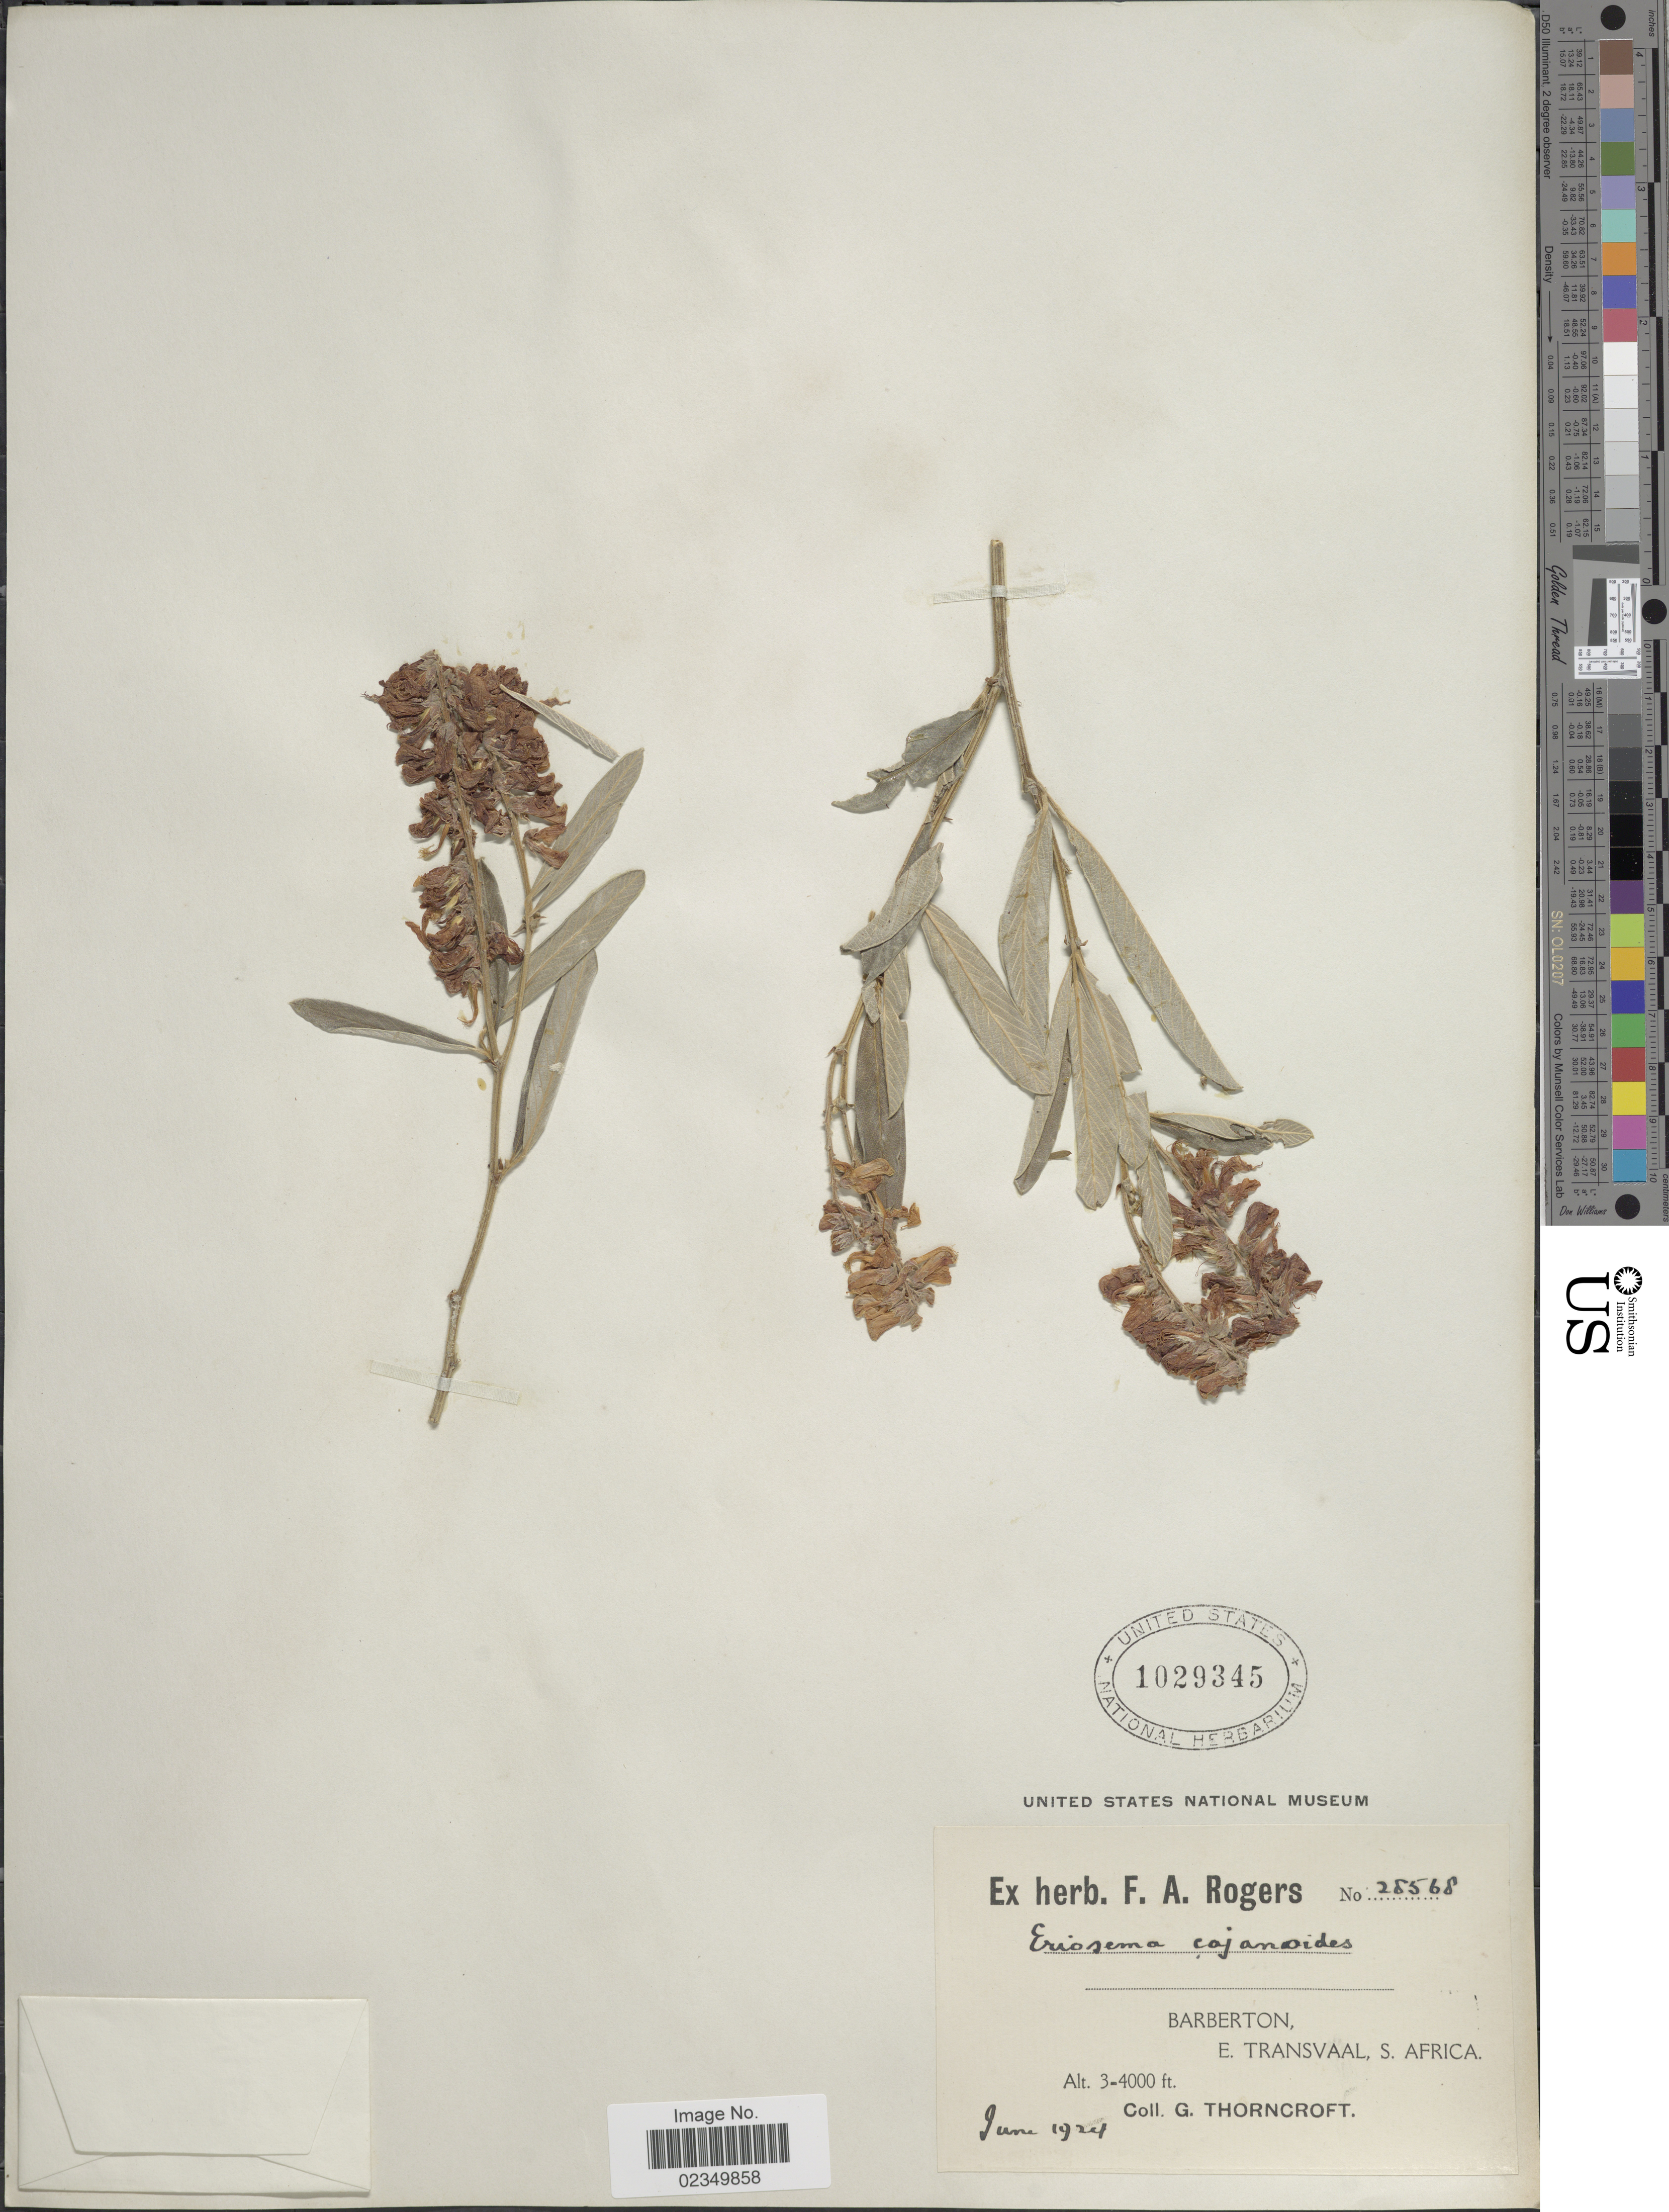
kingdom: Plantae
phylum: Tracheophyta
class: Magnoliopsida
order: Fabales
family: Fabaceae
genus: Eriosema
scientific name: Eriosema cajanoides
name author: (Guill. & Perr.) Hook. f.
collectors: G. Thorncroft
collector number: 28568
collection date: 1924-06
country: South Africa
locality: Barberton, E. Transvaal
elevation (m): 914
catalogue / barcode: US 1029345